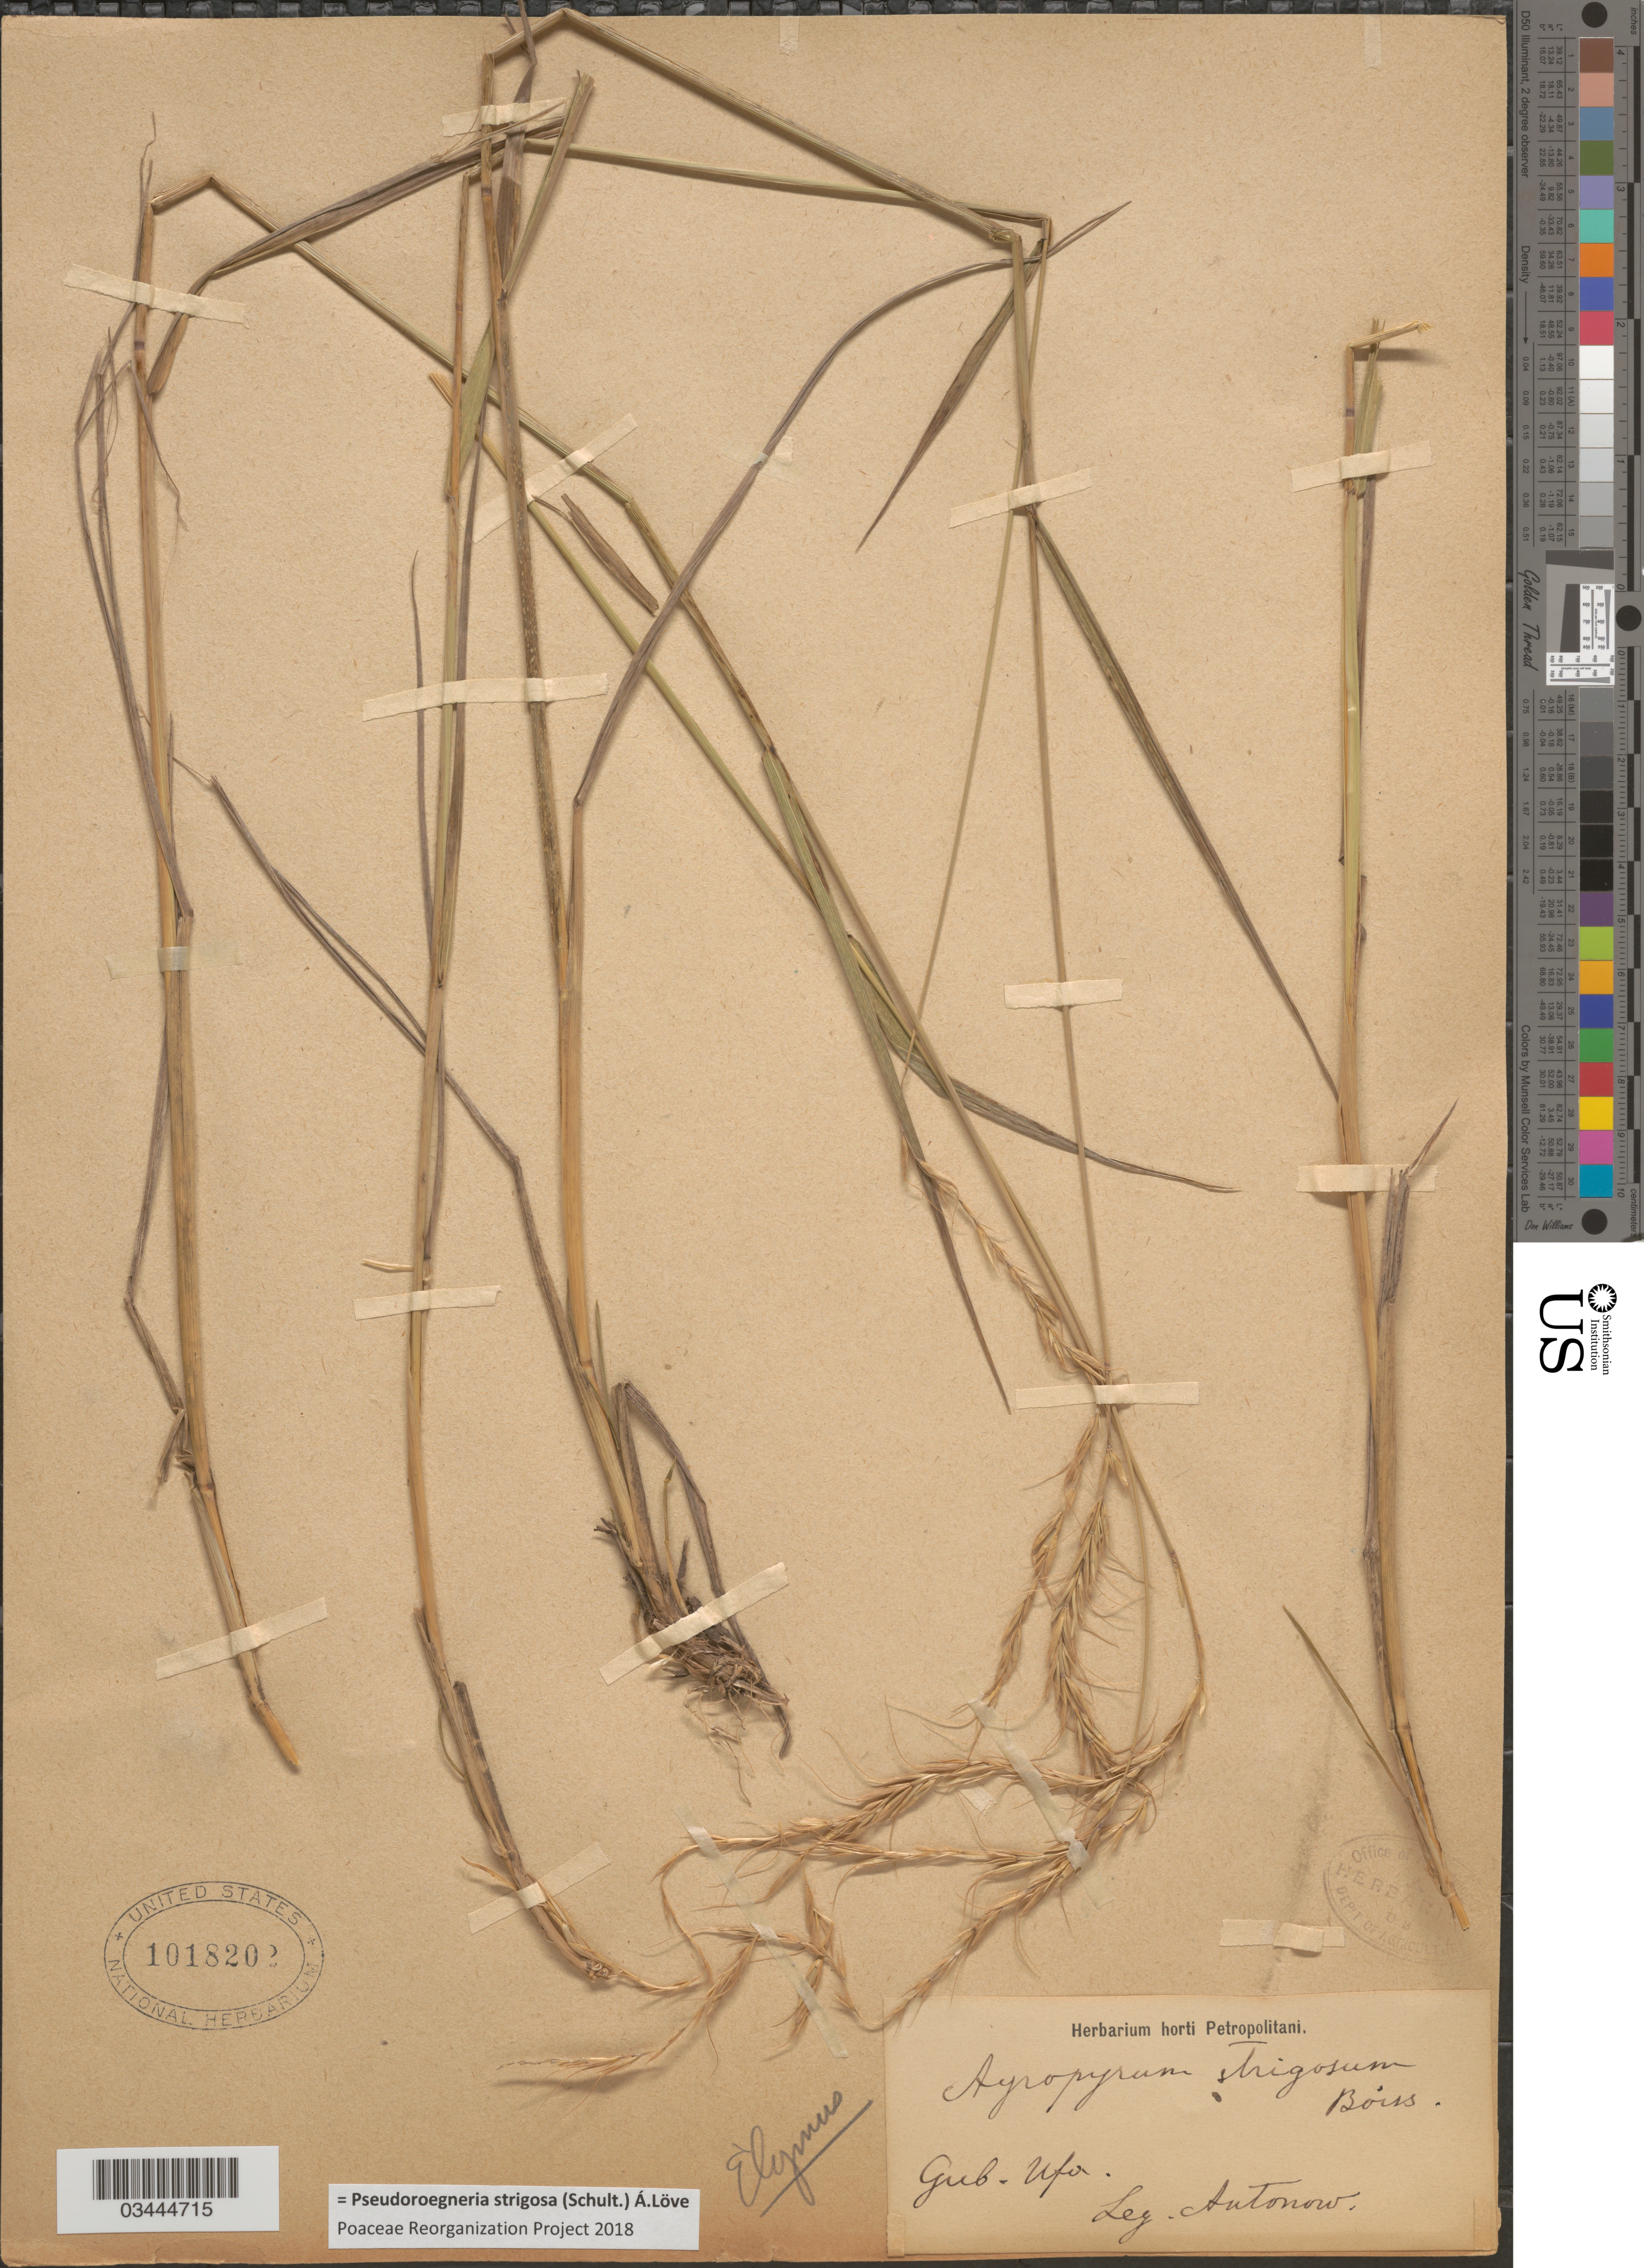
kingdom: Plantae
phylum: Tracheophyta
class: Liliopsida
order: Poales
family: Poaceae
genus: Pseudoroegneria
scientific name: Pseudoroegneria strigosa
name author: (M. Bieb.) Á. Löve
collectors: A. Antonow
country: Russian Federation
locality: Gub. Ufa.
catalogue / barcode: US 1018202